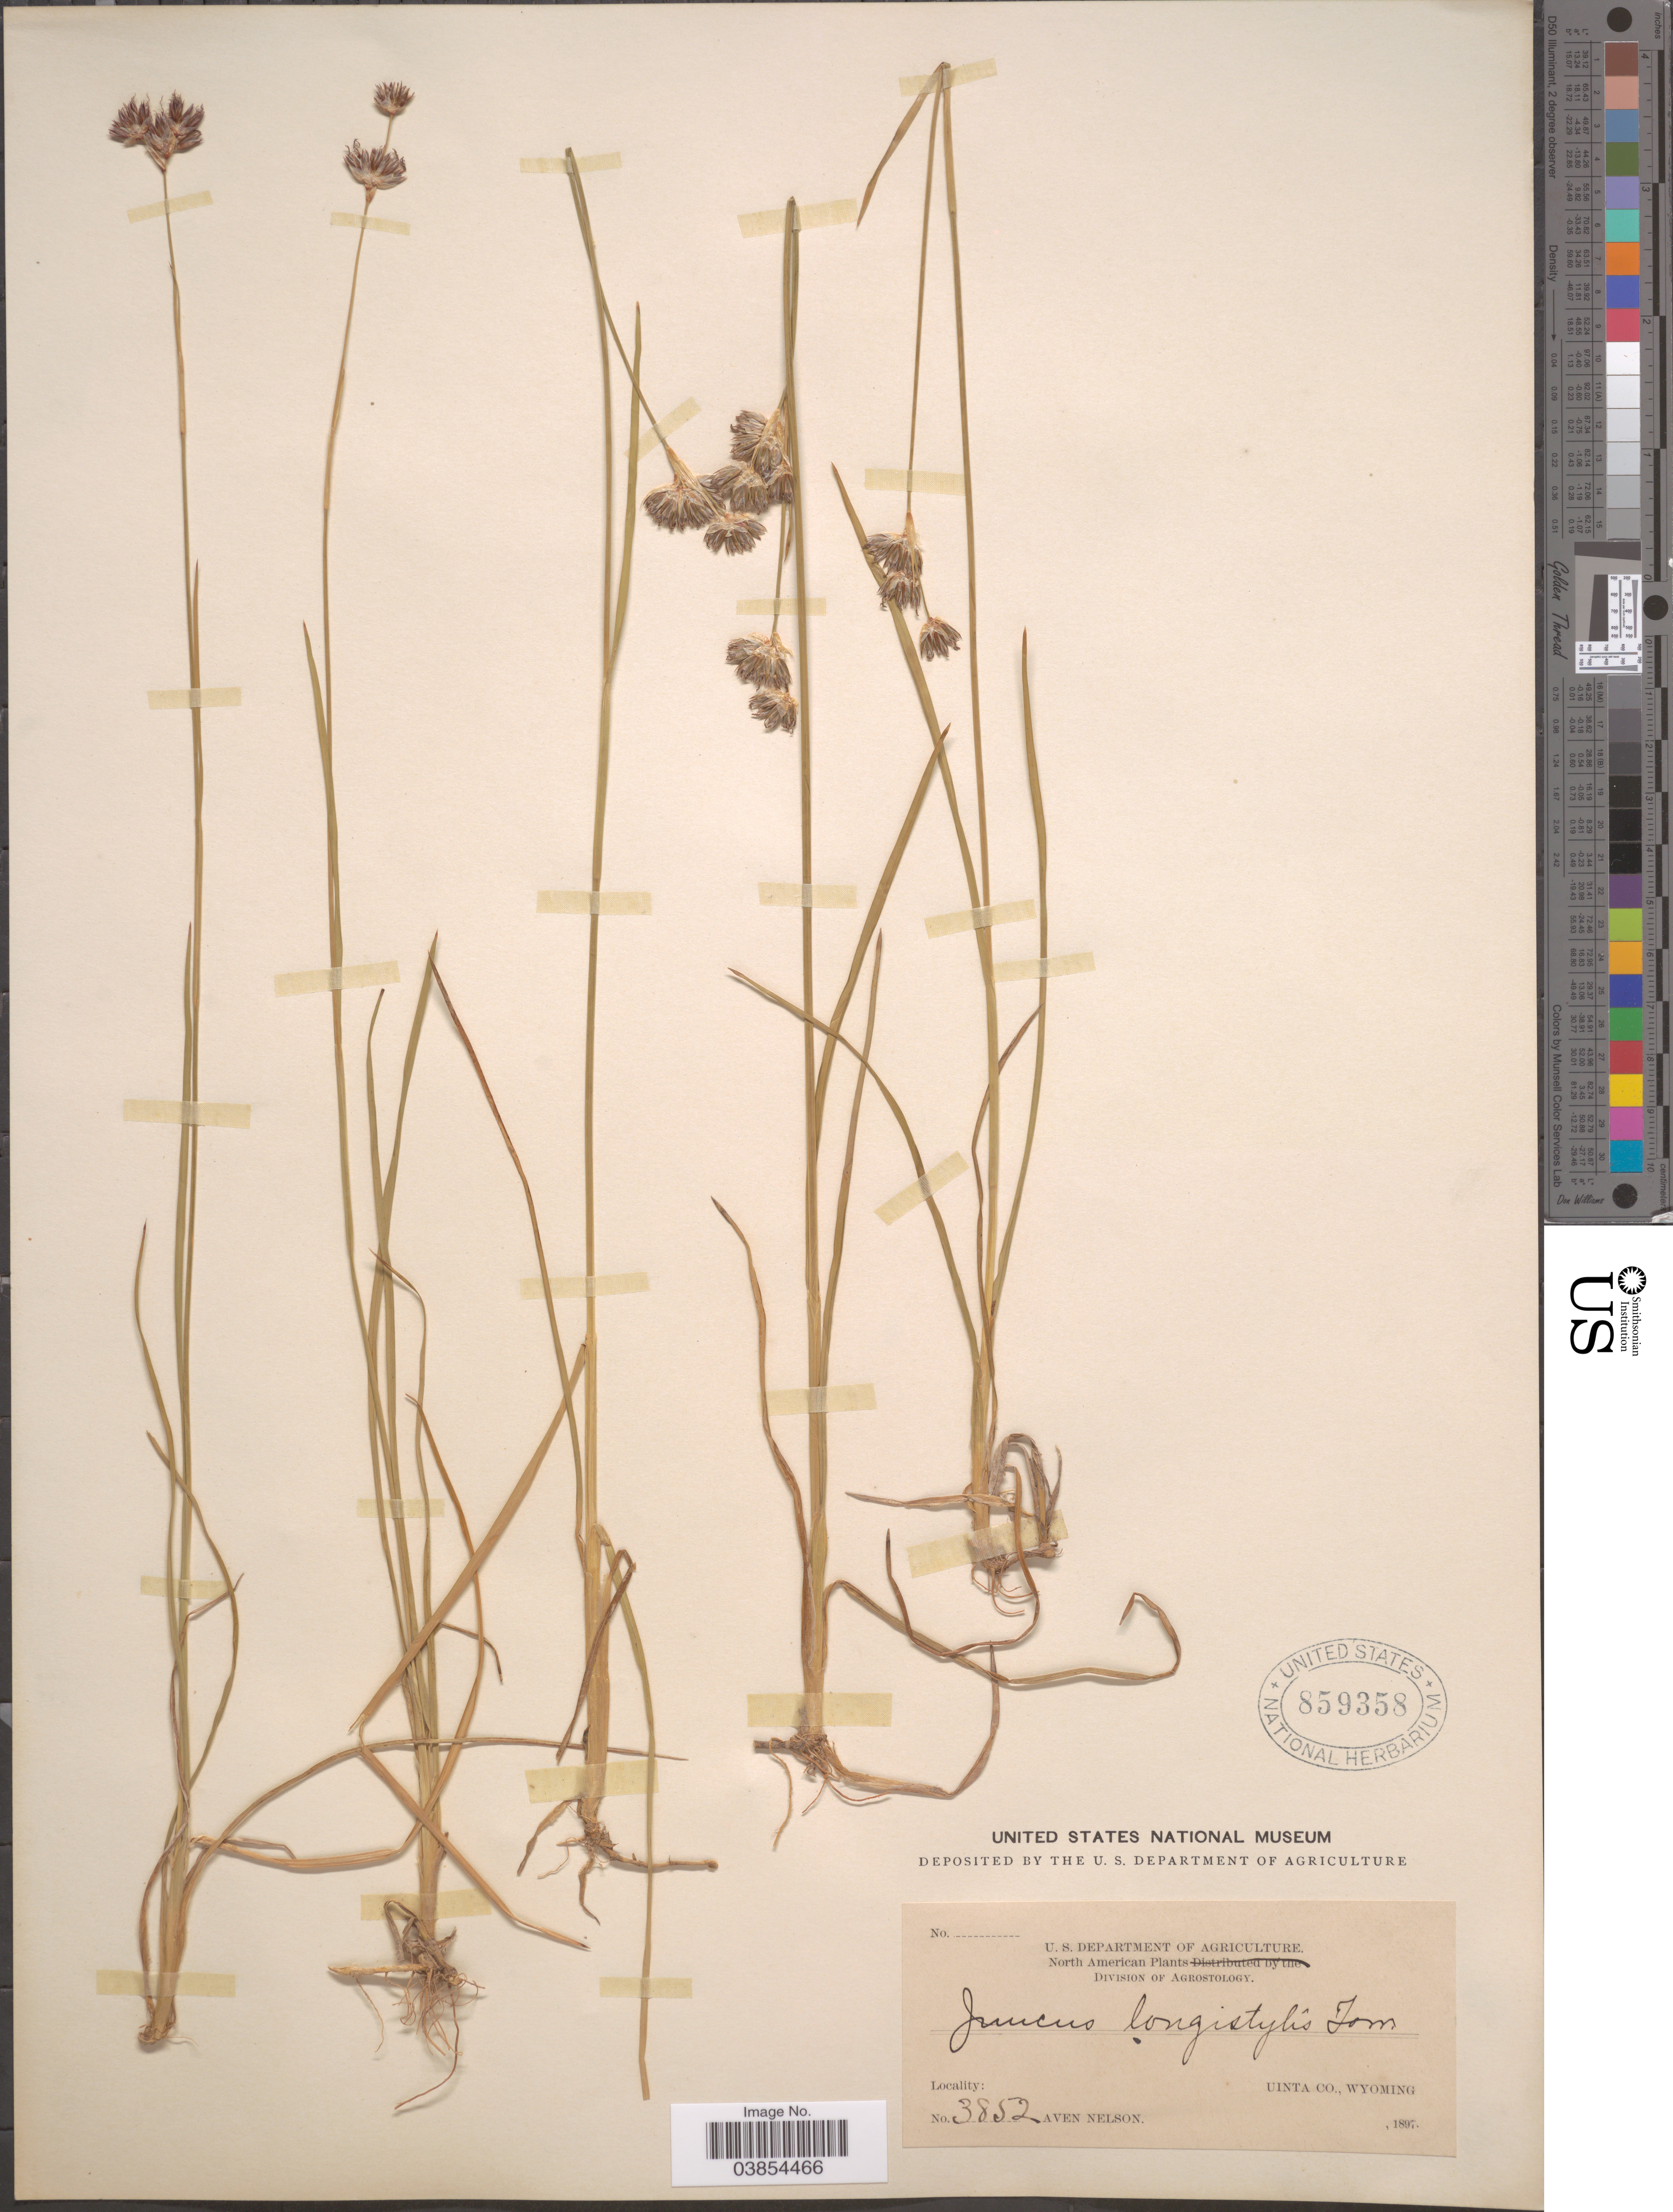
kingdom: Plantae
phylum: Tracheophyta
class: Liliopsida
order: Poales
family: Juncaceae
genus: Juncus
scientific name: Juncus longistylis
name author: Torr.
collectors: A. Nelson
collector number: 3852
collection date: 1897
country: United States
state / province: Wyoming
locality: Uinta Co.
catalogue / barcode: US 859358